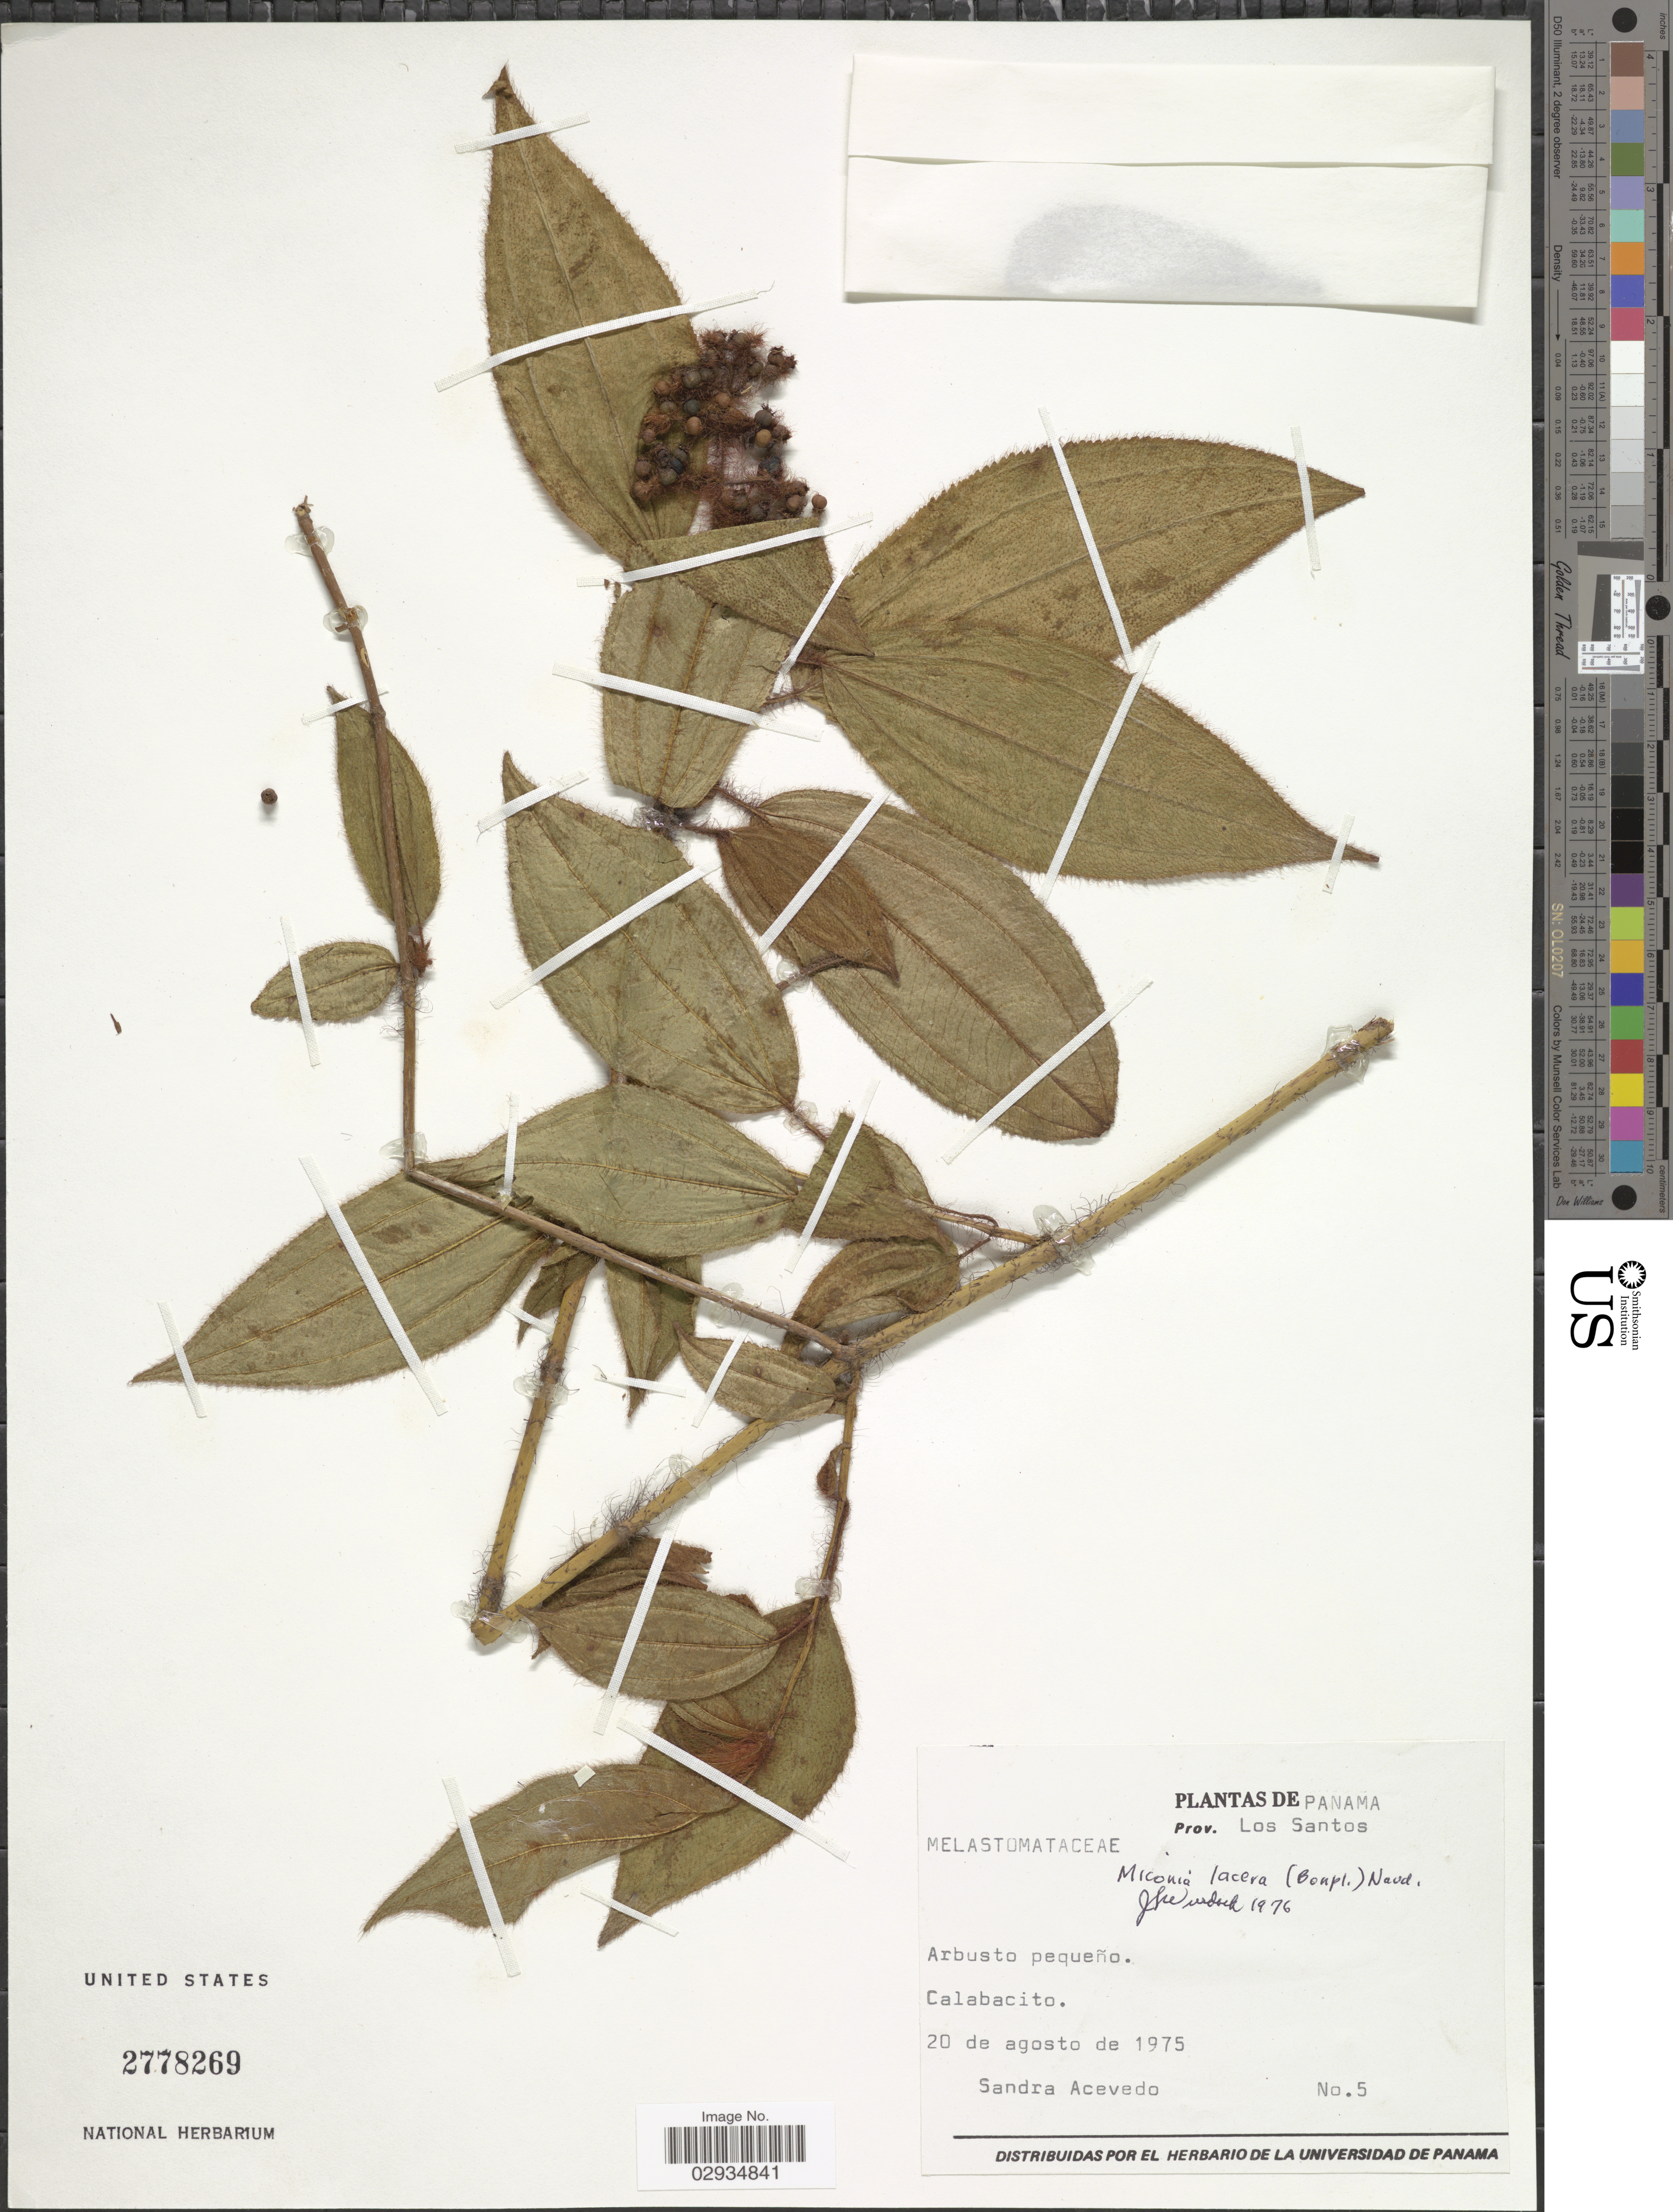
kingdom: Plantae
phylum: Tracheophyta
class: Magnoliopsida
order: Myrtales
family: Melastomataceae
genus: Miconia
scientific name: Miconia lacera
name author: (Bonpl.) Naudin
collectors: S. Acevedo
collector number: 5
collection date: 1975-08-20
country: Panama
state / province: Los Santos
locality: Calabacito.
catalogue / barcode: US 2778269